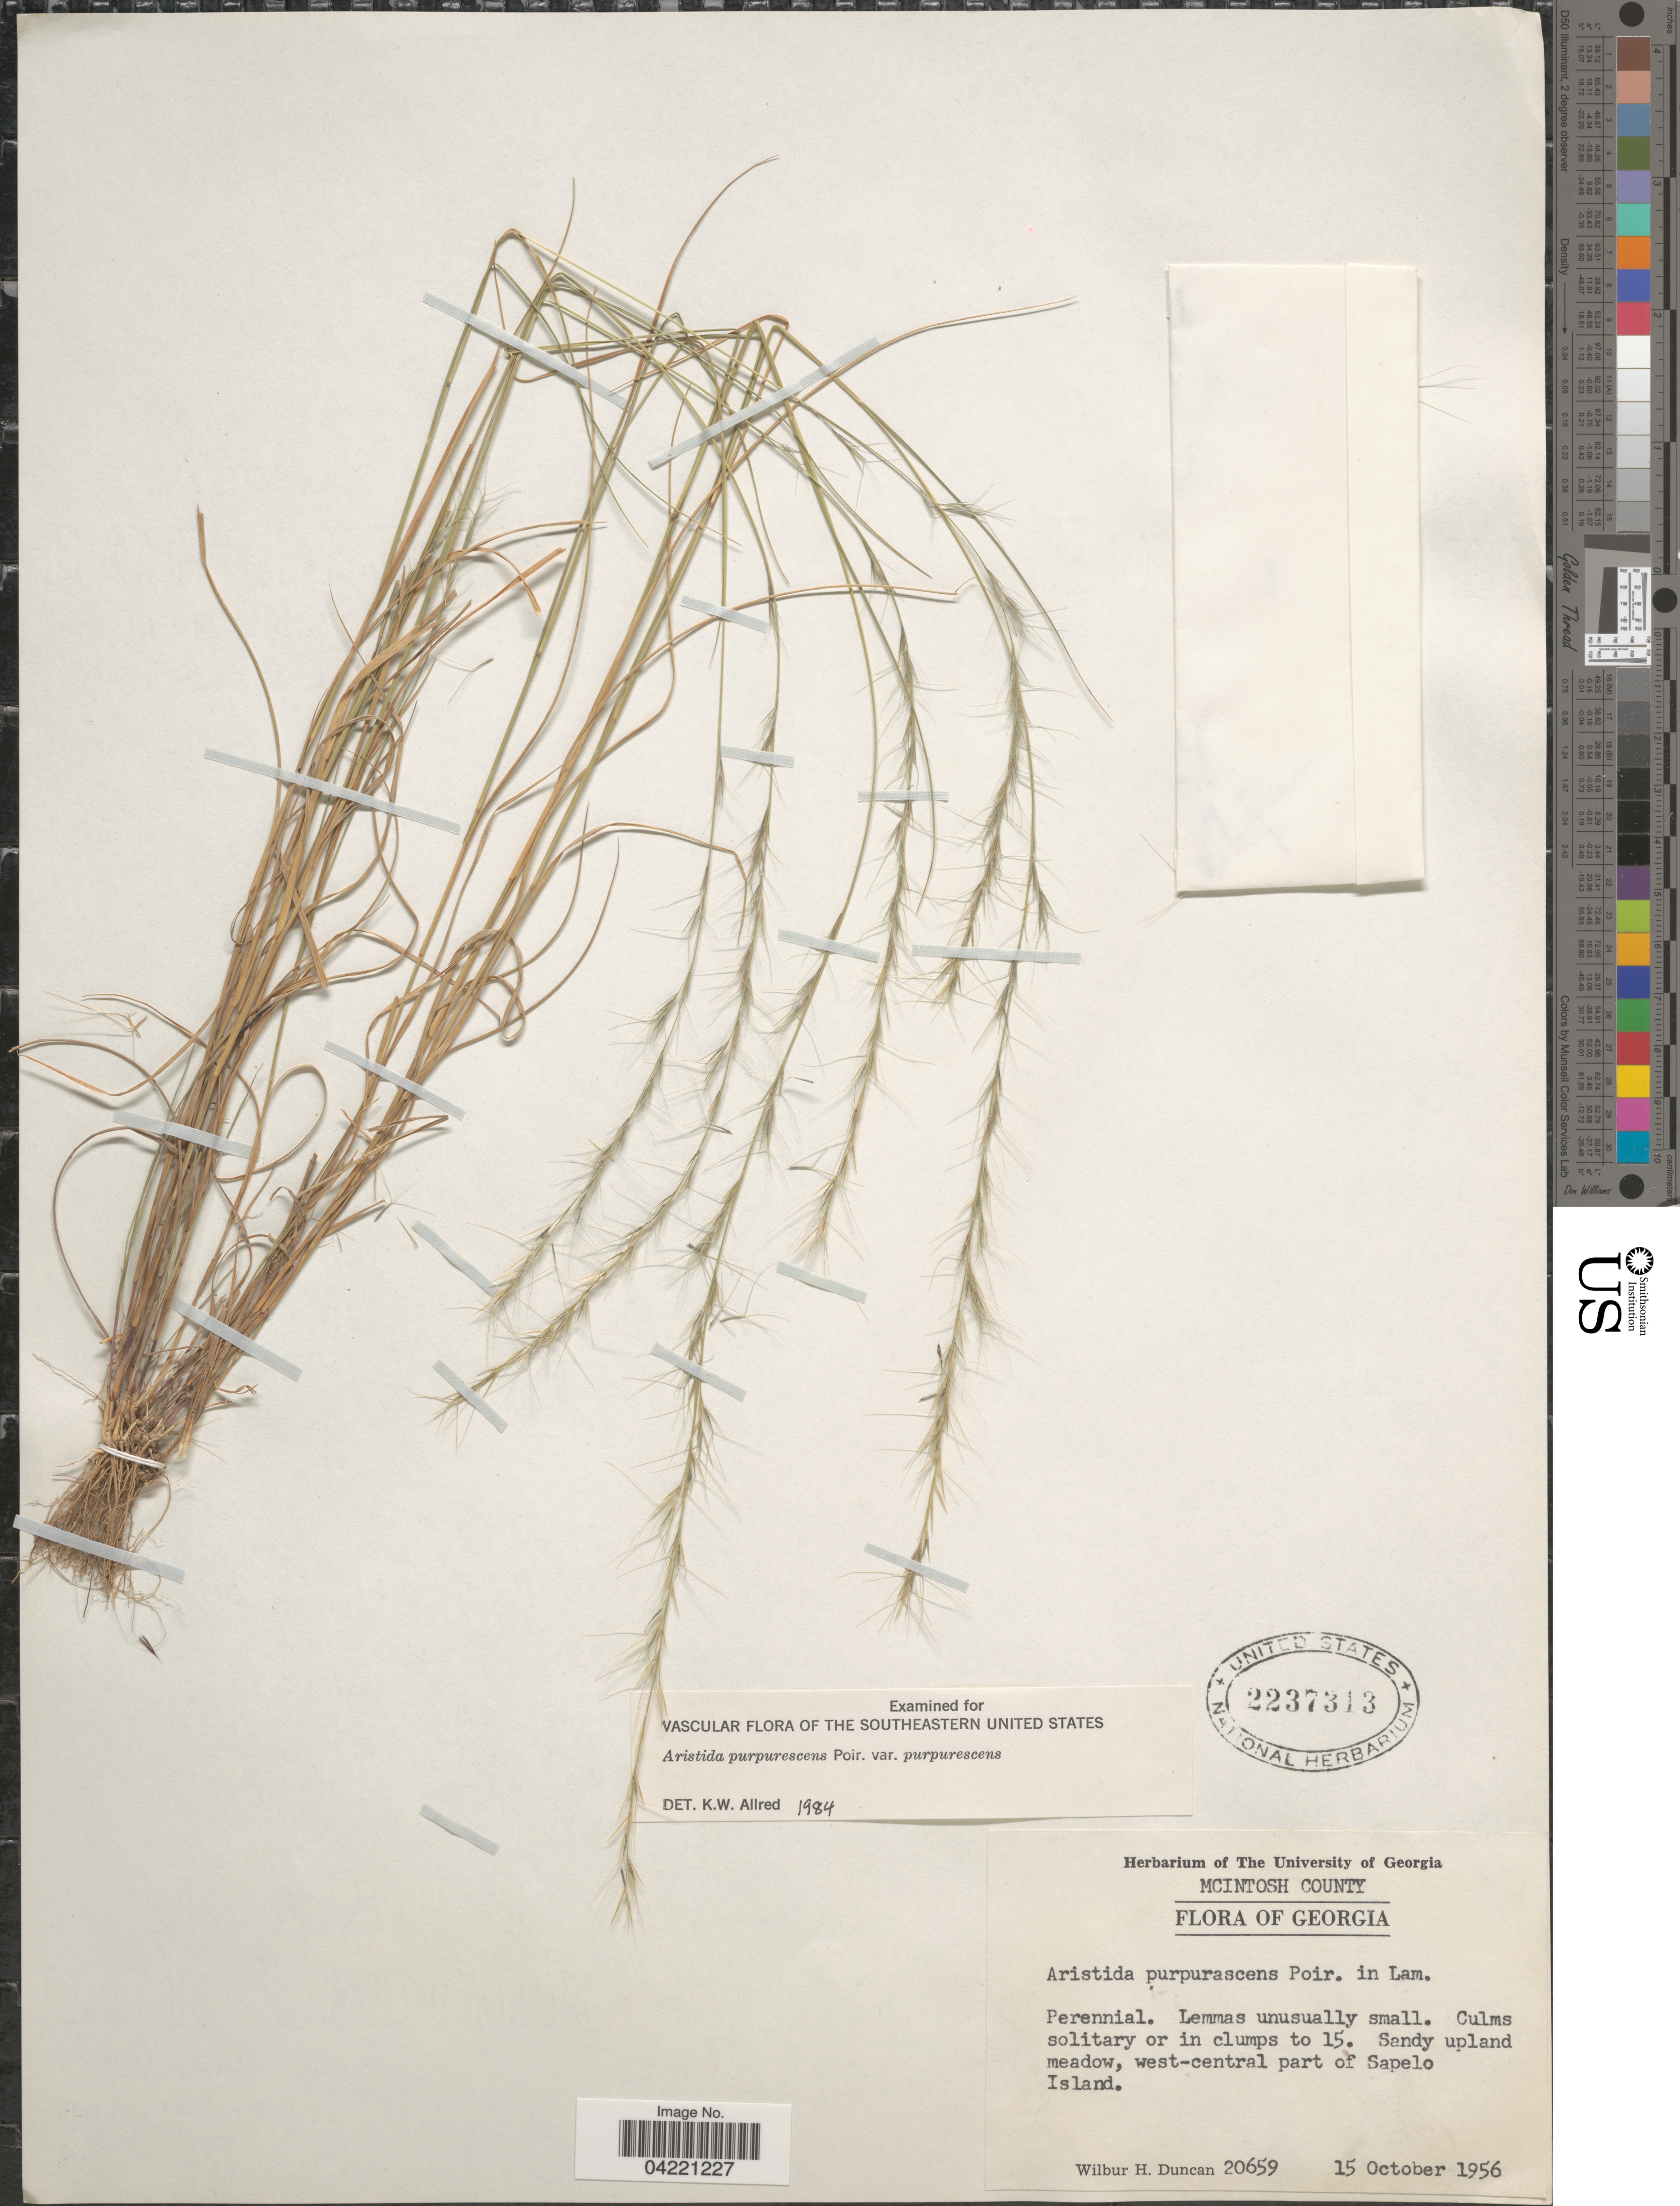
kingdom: Plantae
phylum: Tracheophyta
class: Liliopsida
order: Poales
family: Poaceae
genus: Aristida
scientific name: Aristida purpurascens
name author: Poir.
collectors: W. H. Duncan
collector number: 20659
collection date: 1956-10-15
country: United States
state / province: Georgia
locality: Mcintosh County. West-central part of Sapelo Island.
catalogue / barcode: US 2237313